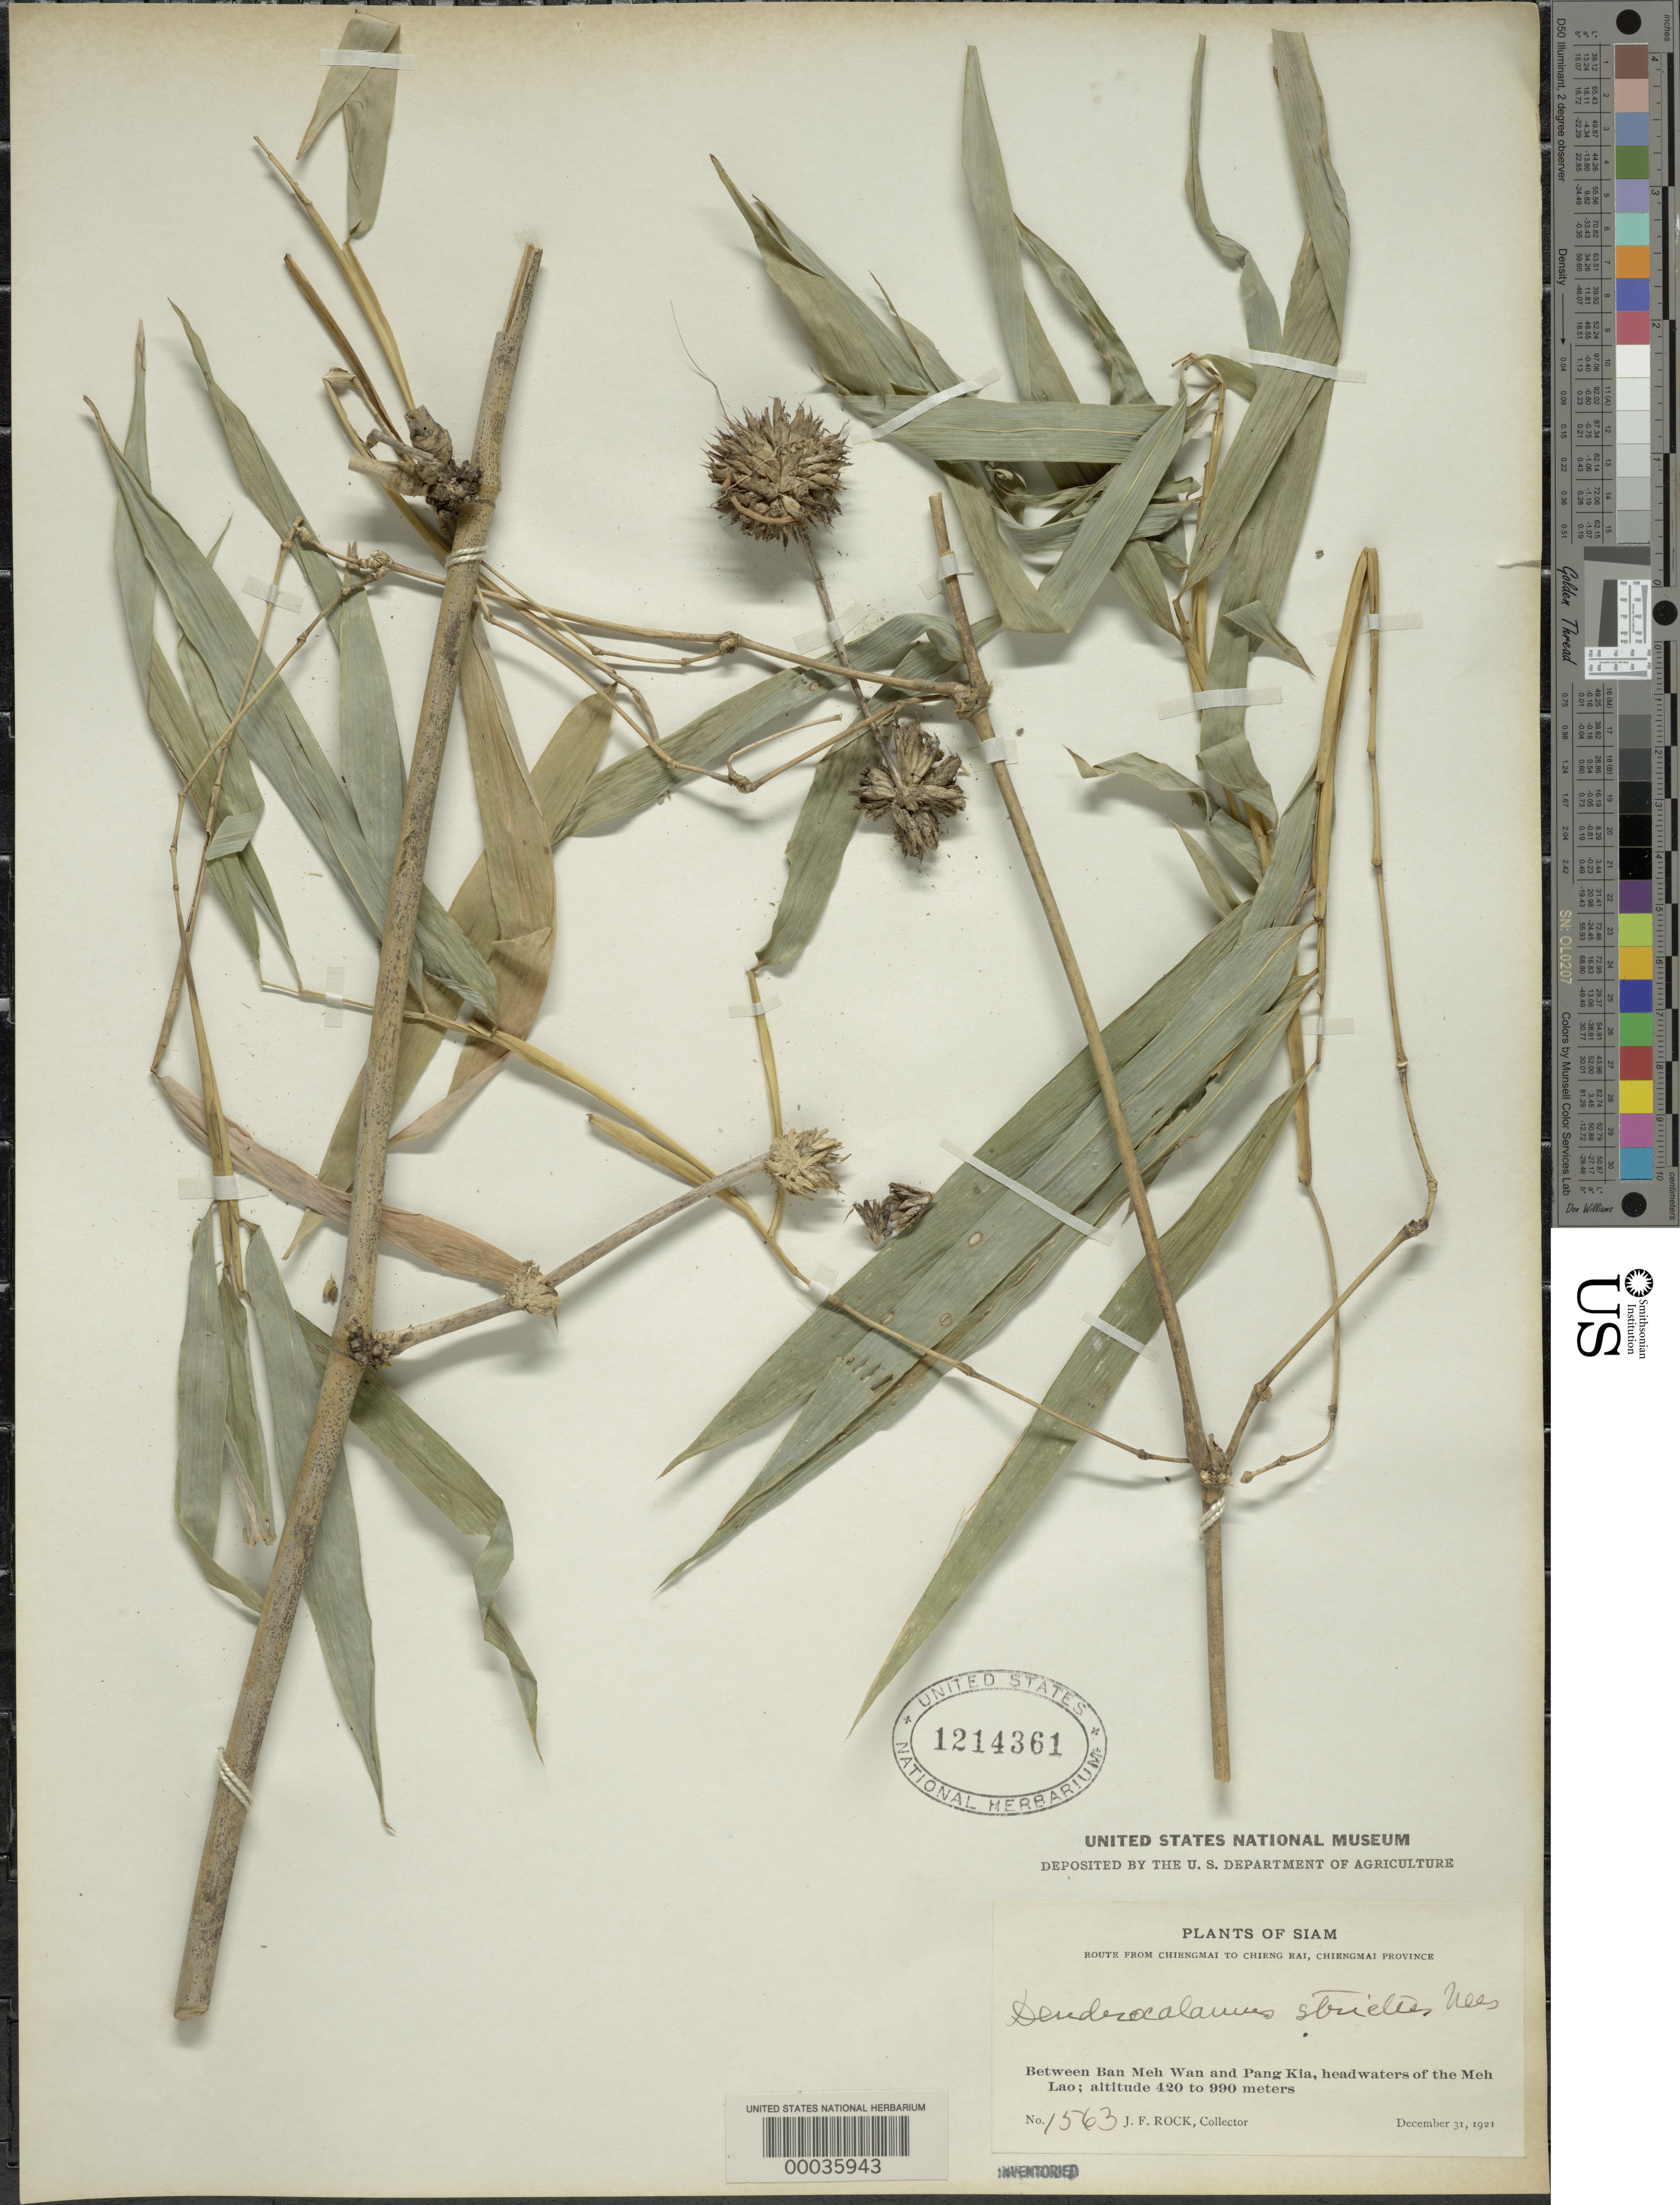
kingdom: Plantae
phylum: Tracheophyta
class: Liliopsida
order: Poales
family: Poaceae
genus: Dendrocalamus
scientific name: Dendrocalamus strictus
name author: (Roxb.) Nees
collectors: J. F. Rock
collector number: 1563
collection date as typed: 31 Dec 1921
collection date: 1921-12-31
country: Thailand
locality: Ban meh wan, pang kia, meh lao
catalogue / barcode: US 1214361